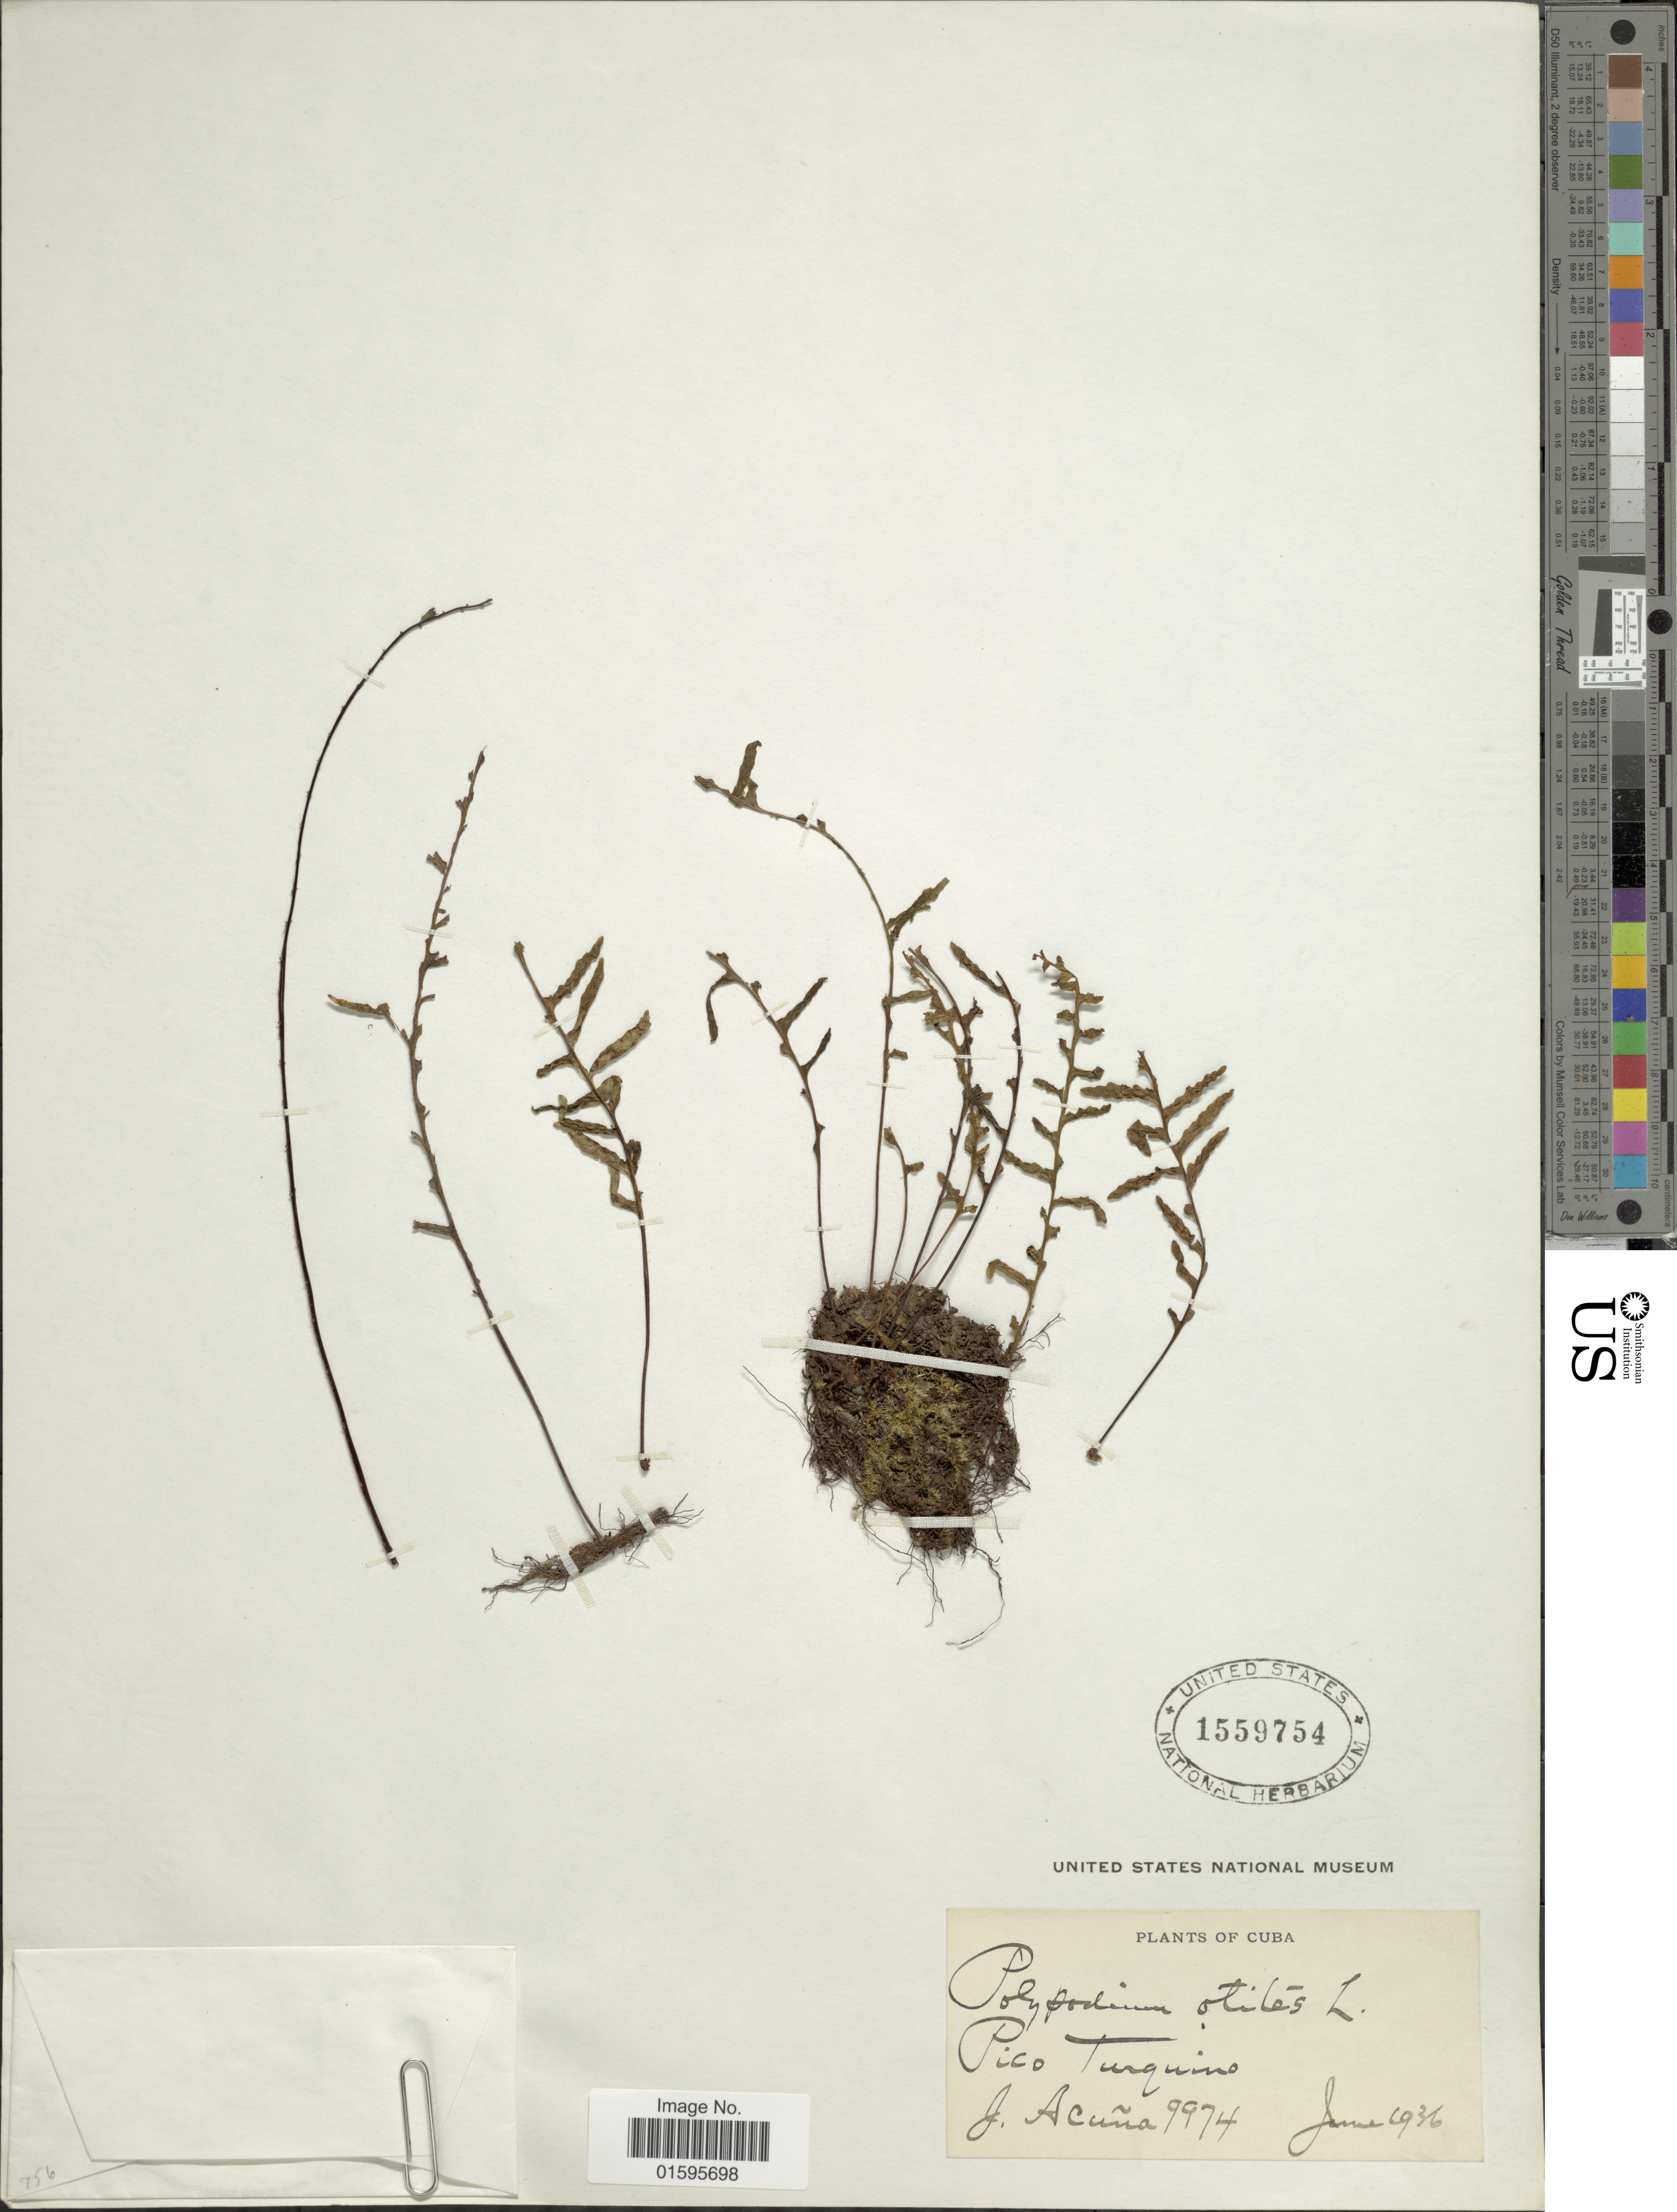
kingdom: Plantae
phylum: Tracheophyta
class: Polypodiopsida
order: Polypodiales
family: Polypodiaceae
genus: Polypodium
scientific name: Polypodium otites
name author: L.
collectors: J. Acuña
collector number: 9974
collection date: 1936-06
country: Cuba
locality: Pico Turquino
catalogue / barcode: US 1559754